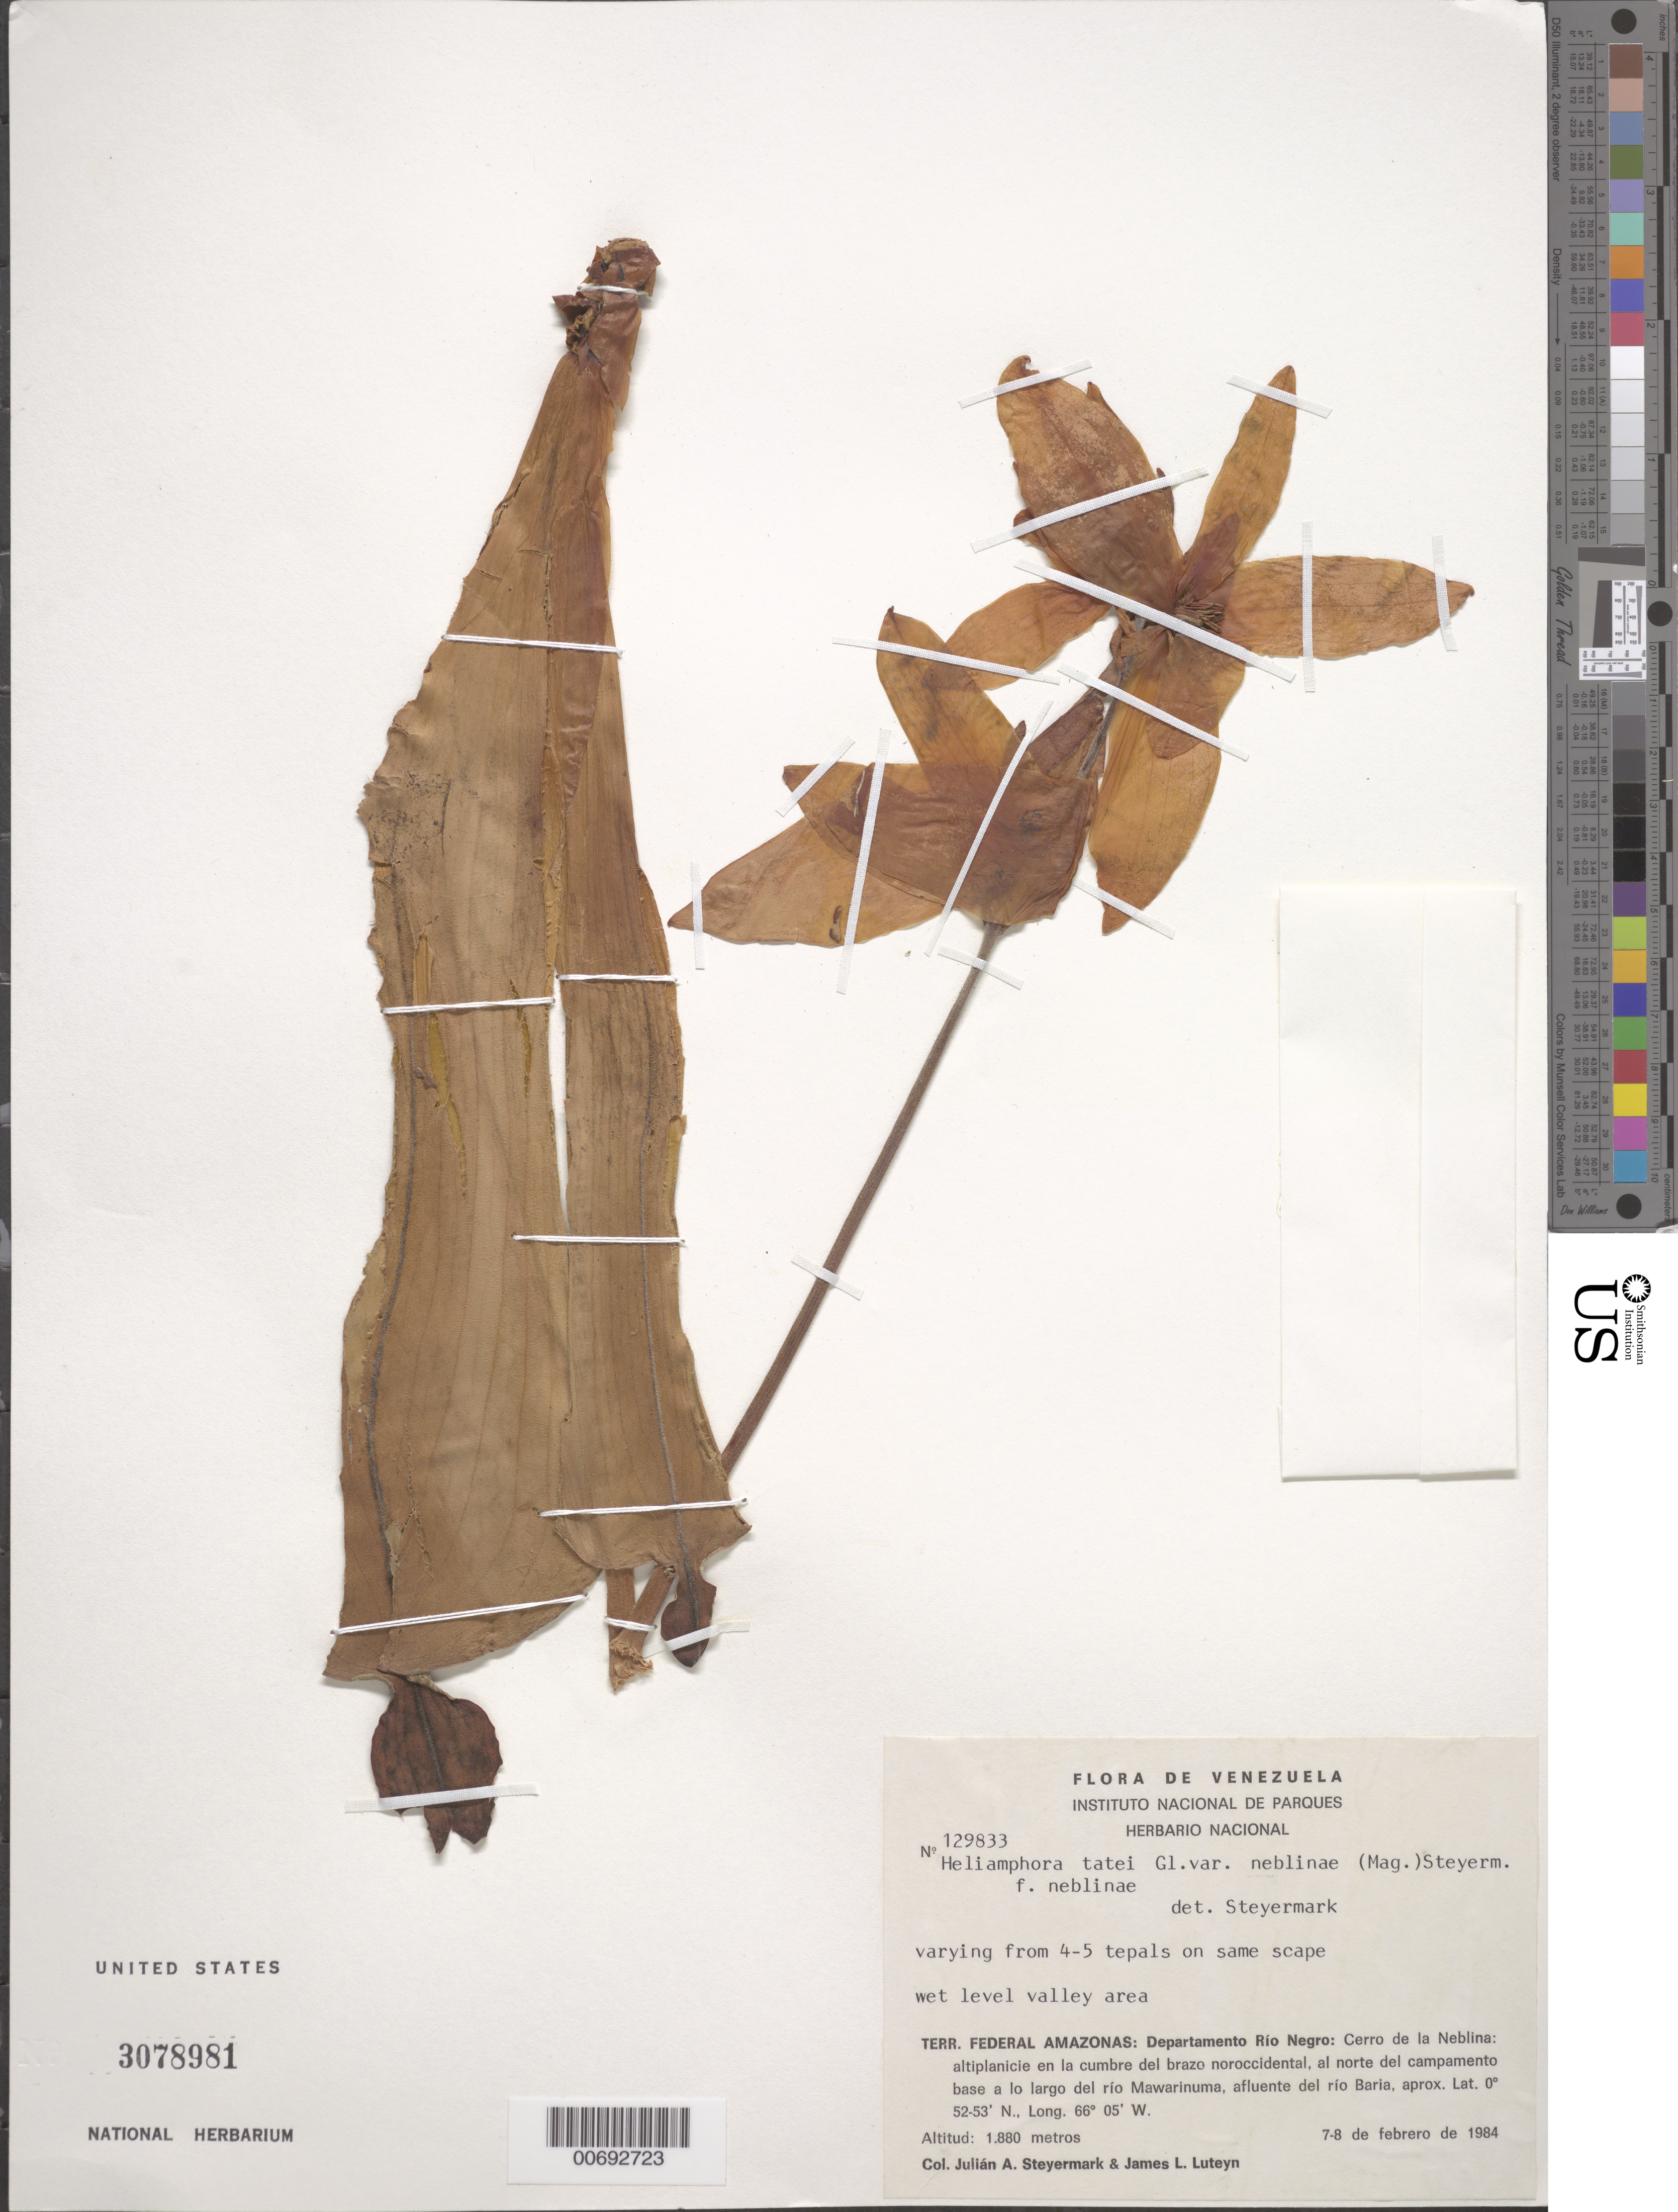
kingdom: Plantae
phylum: Tracheophyta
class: Magnoliopsida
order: Ericales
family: Sarraceniaceae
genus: Heliamphora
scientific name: Heliamphora tatei var. neblinae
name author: (Maguire) Steyerm.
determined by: Steyermark, Julian A., (VEN)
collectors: J. Steyermark & J. L. Luteyn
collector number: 129833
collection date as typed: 7-Feb-84 to 8-Feb-84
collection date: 1984-02-07/1984-02-08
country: Venezuela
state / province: Amazonas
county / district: Río Negro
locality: Cerro de la Neblina, summit; Brazo noroccidental, al norte del campamento base above Río Mawarinuma, afluente del Río Baria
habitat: Wet level valley area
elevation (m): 1880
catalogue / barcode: US 3078981